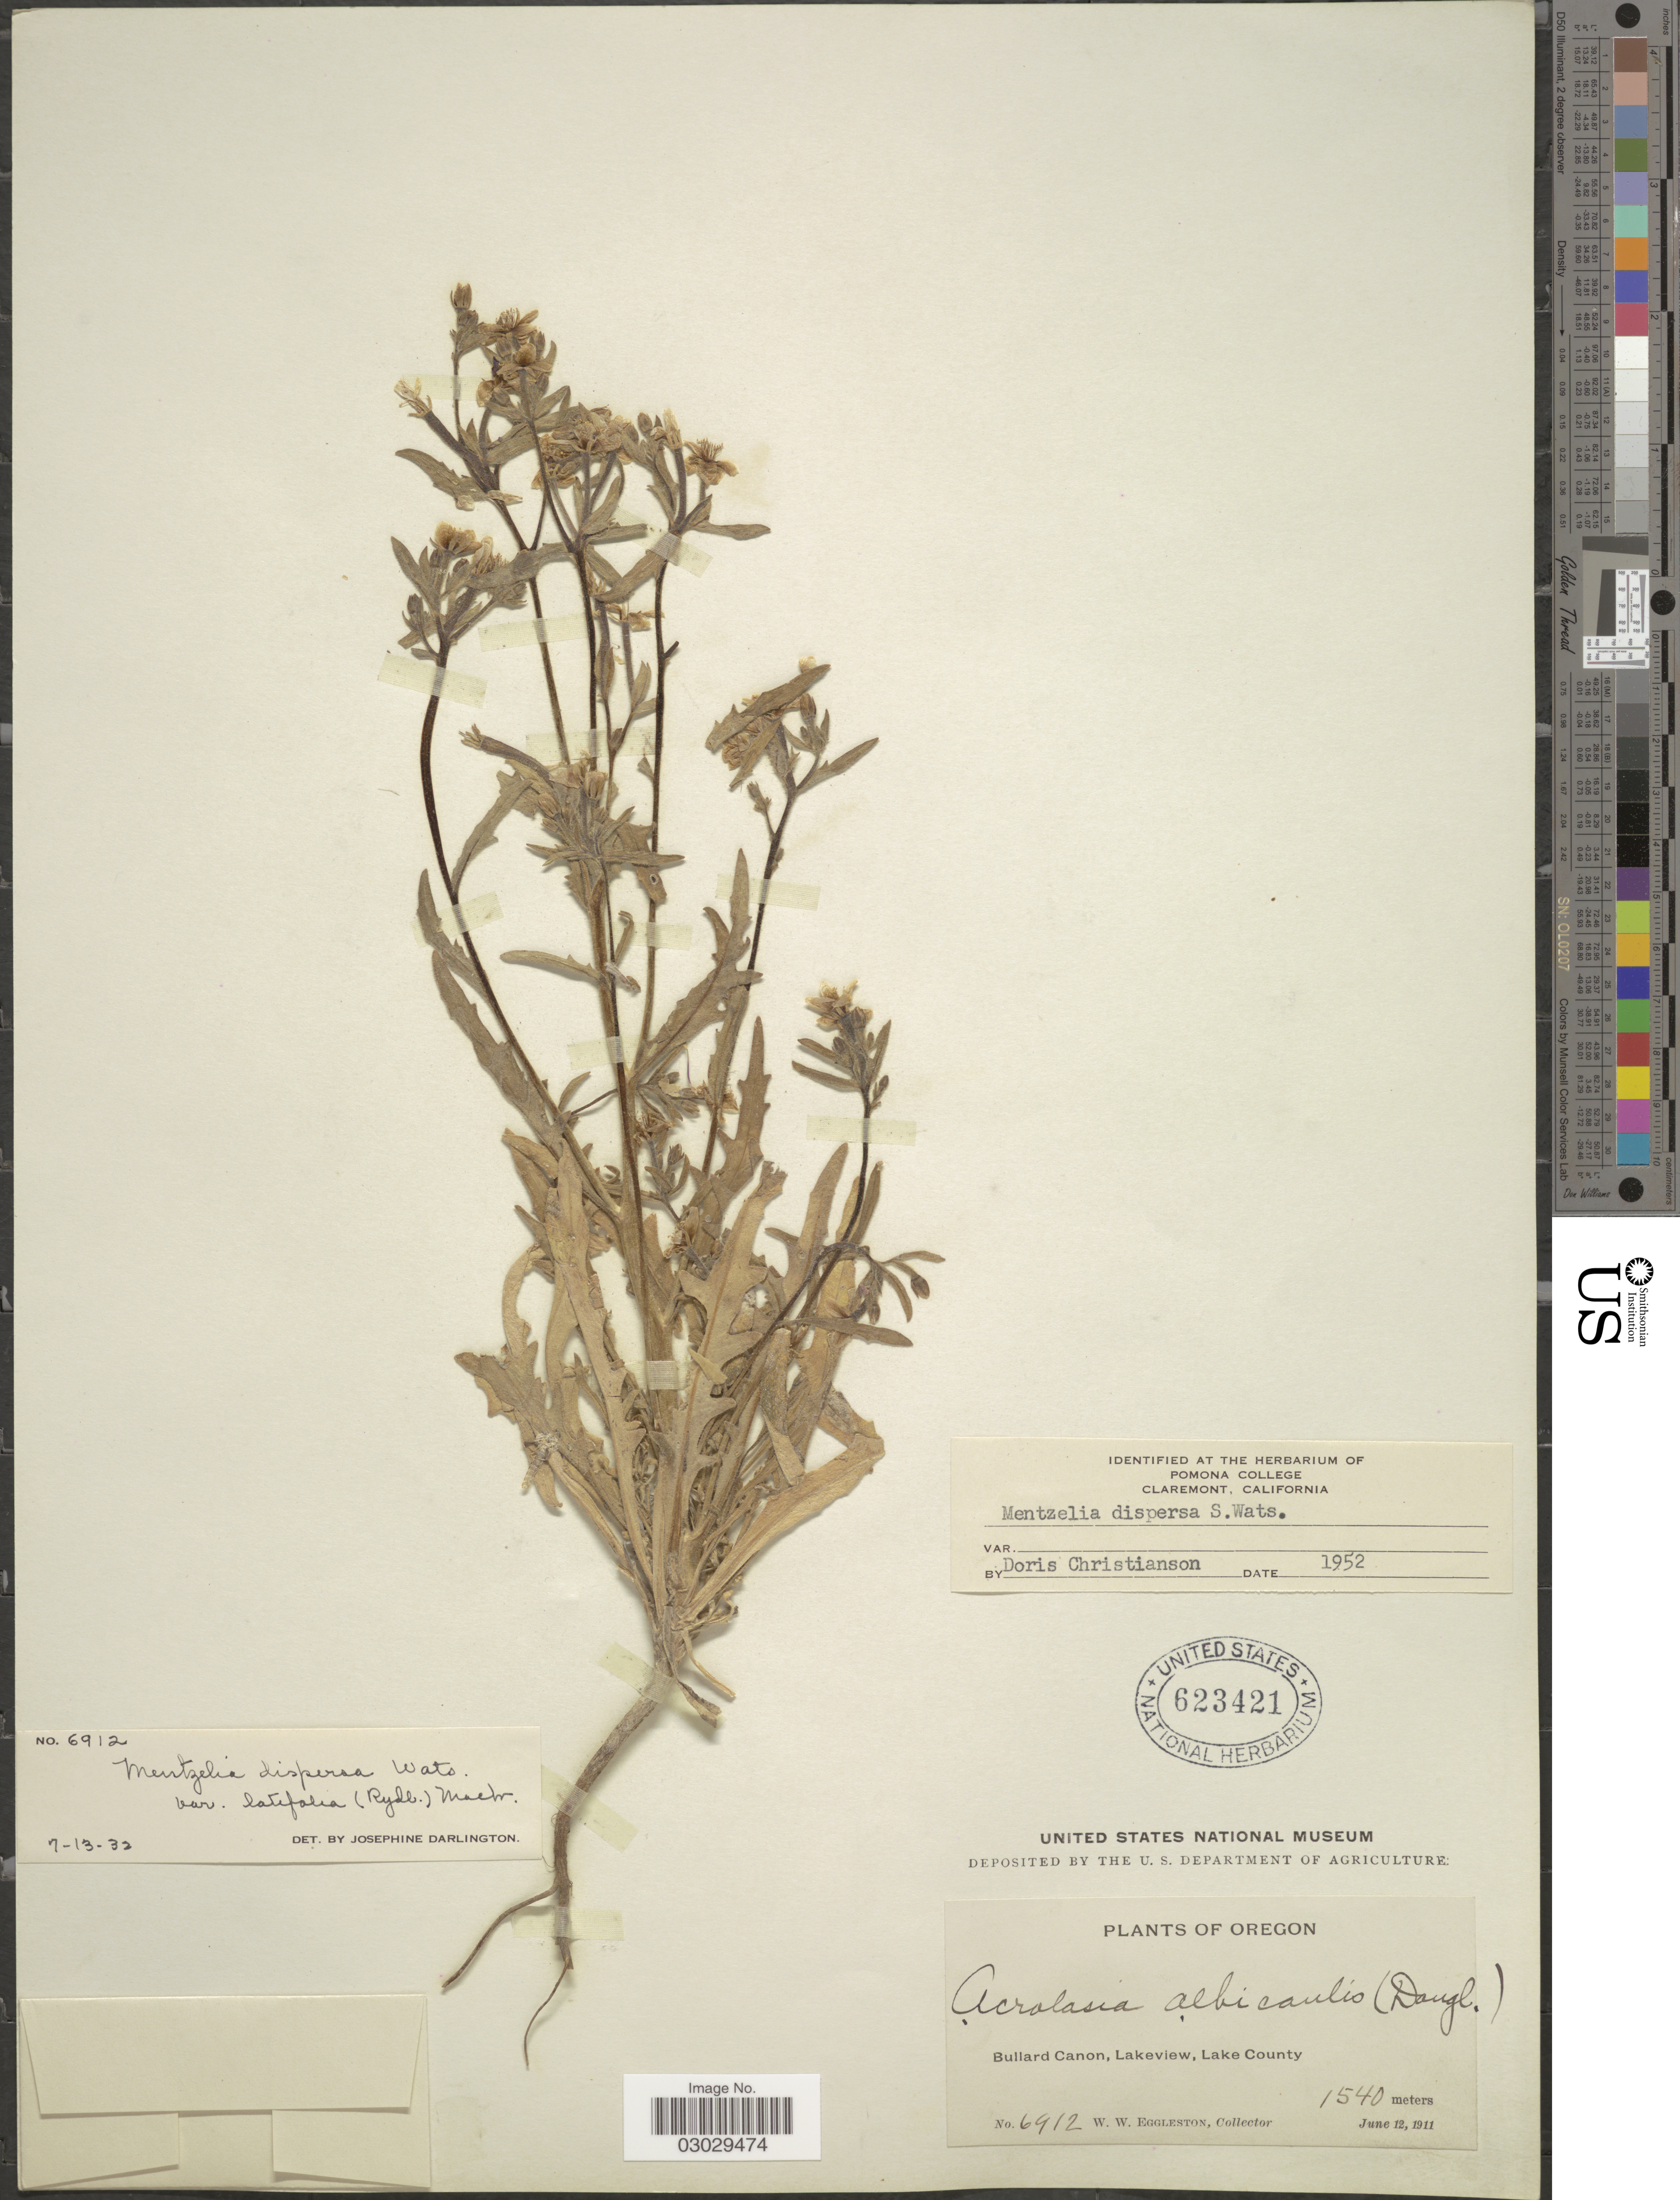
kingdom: Plantae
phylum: Tracheophyta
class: Magnoliopsida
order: Cornales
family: Loasaceae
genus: Mentzelia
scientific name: Mentzelia dispersa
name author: S. Watson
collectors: W. W. Eggleston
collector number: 6912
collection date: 1911-06-12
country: United States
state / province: Oregon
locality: Bullard Canon, Lakeview, Lake County.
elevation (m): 1540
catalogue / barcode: US 623421